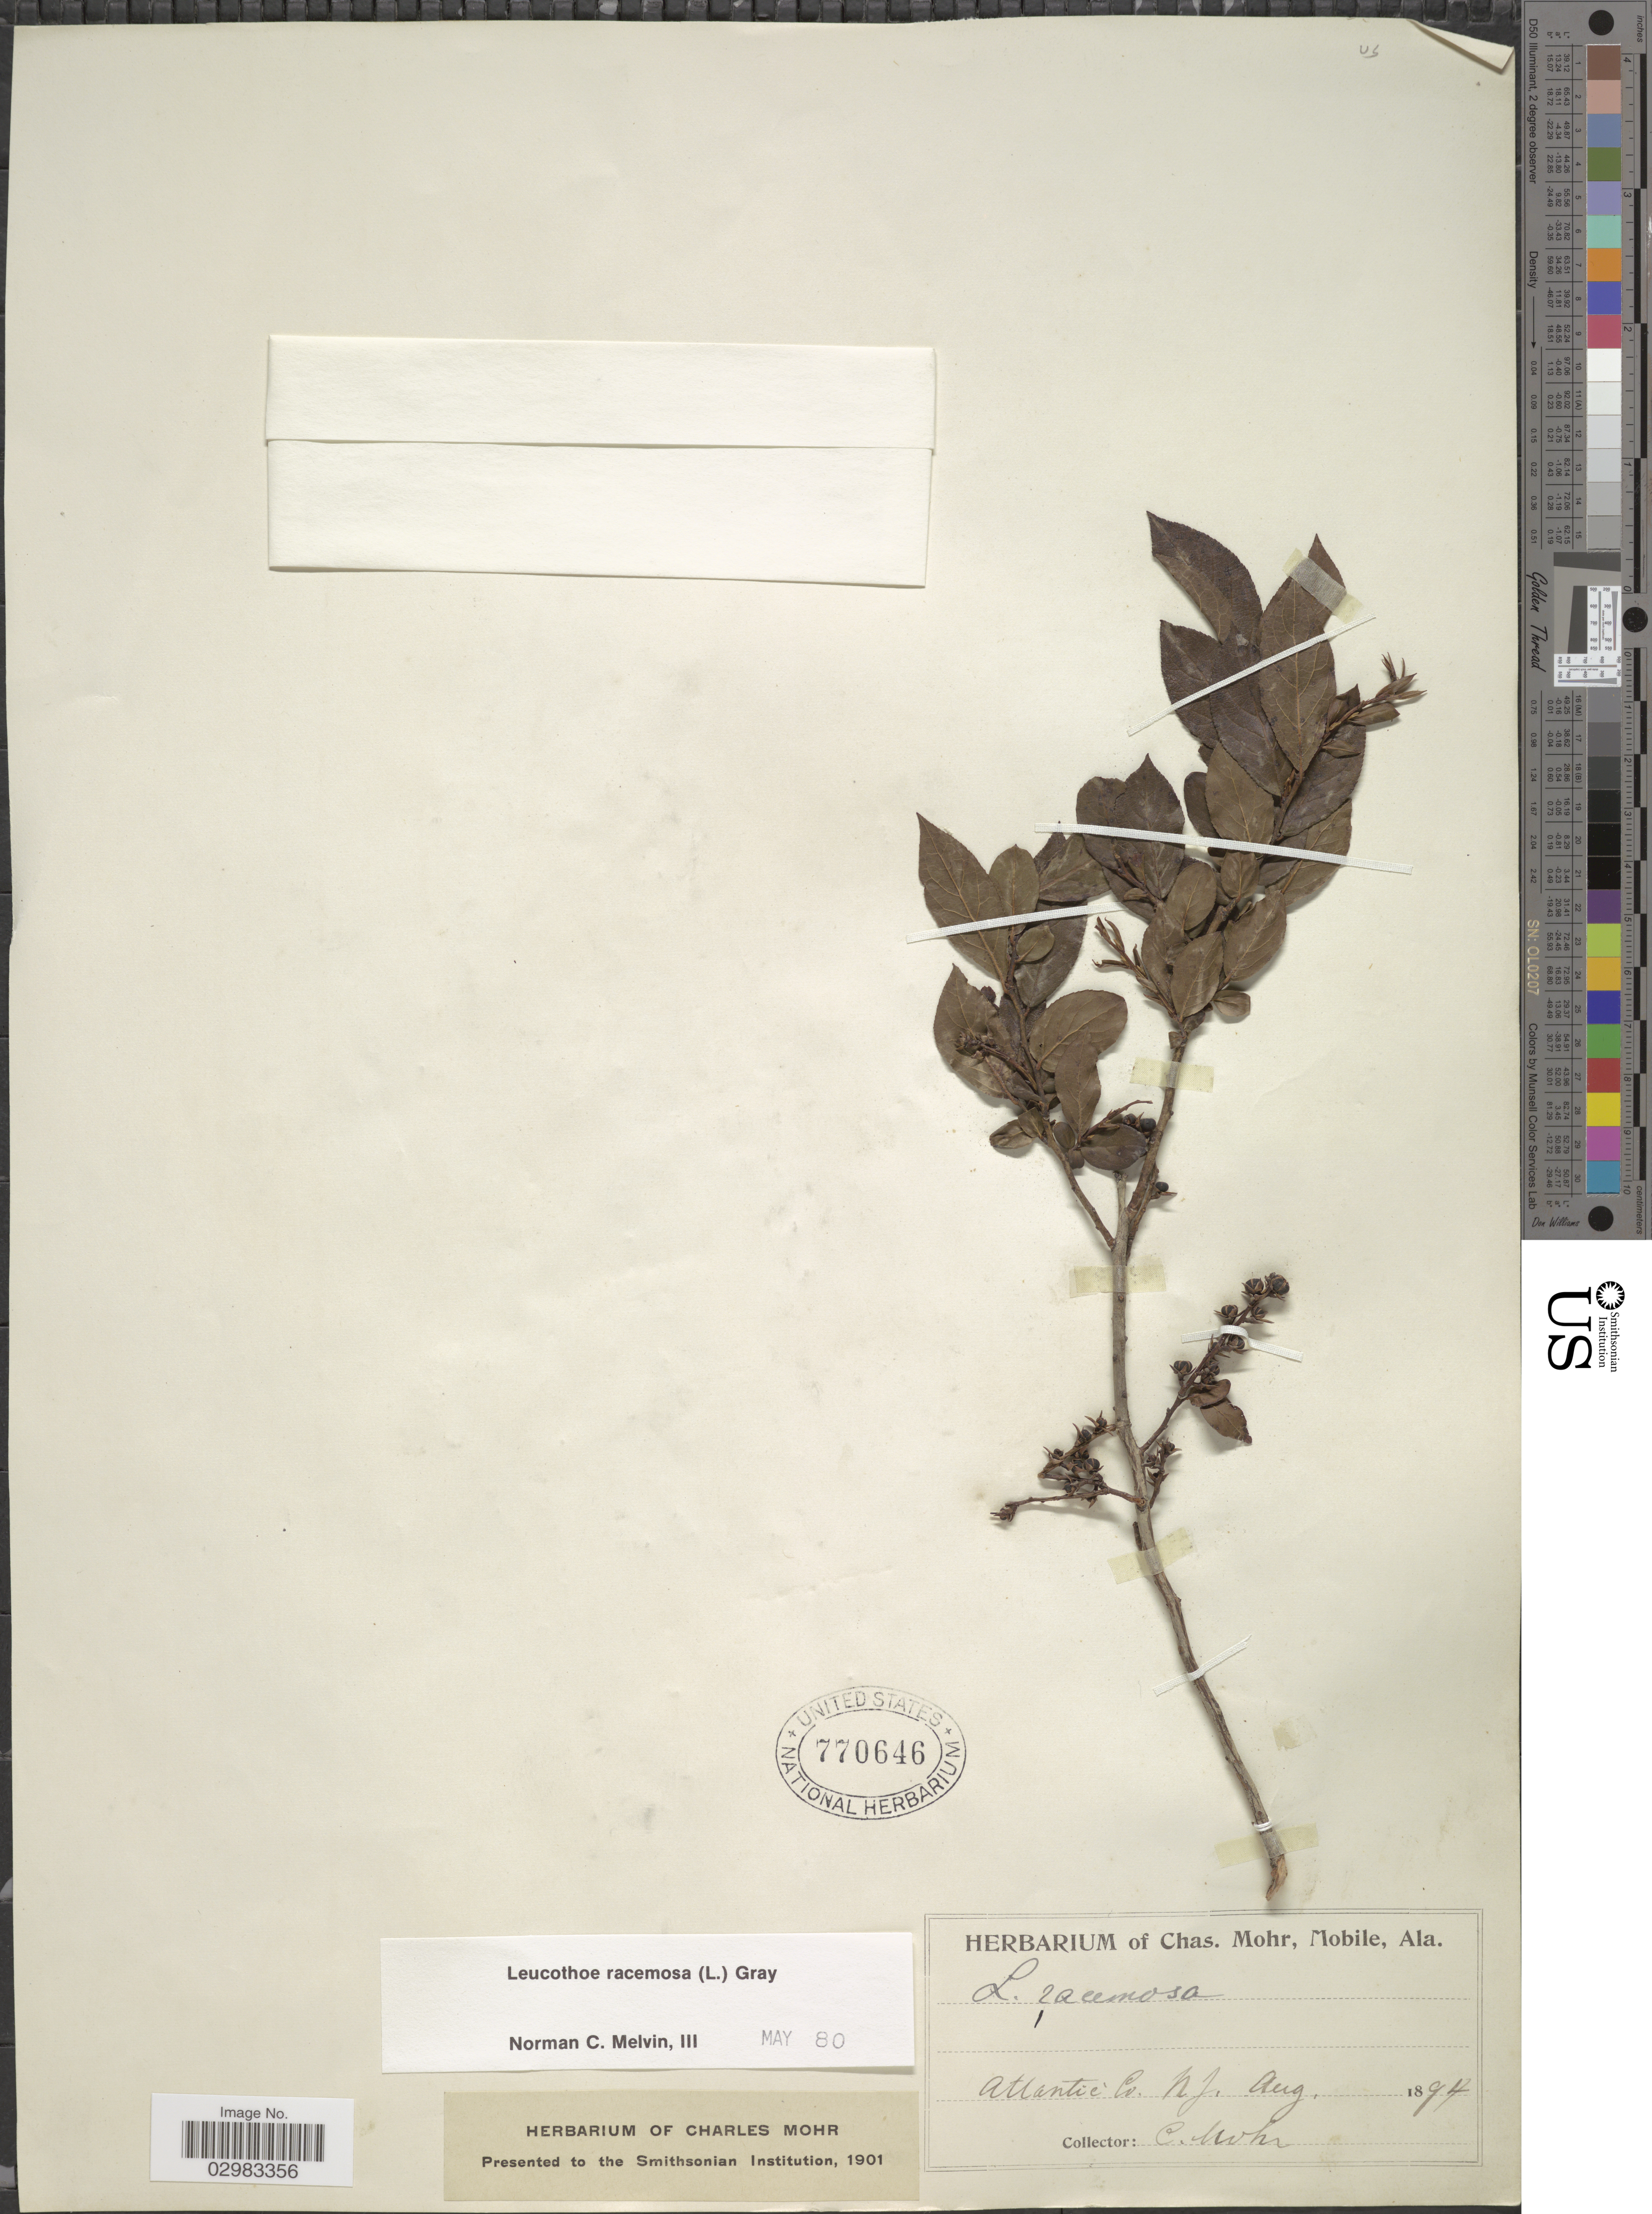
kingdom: Plantae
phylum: Tracheophyta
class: Magnoliopsida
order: Ericales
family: Ericaceae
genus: Leucothoe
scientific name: Leucothoë racemosa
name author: (L.) A. Gray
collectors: Mohr, C. T. (herbarium)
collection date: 1894-08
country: United States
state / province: New Jersey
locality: Atlantic Co.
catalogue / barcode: US 770646